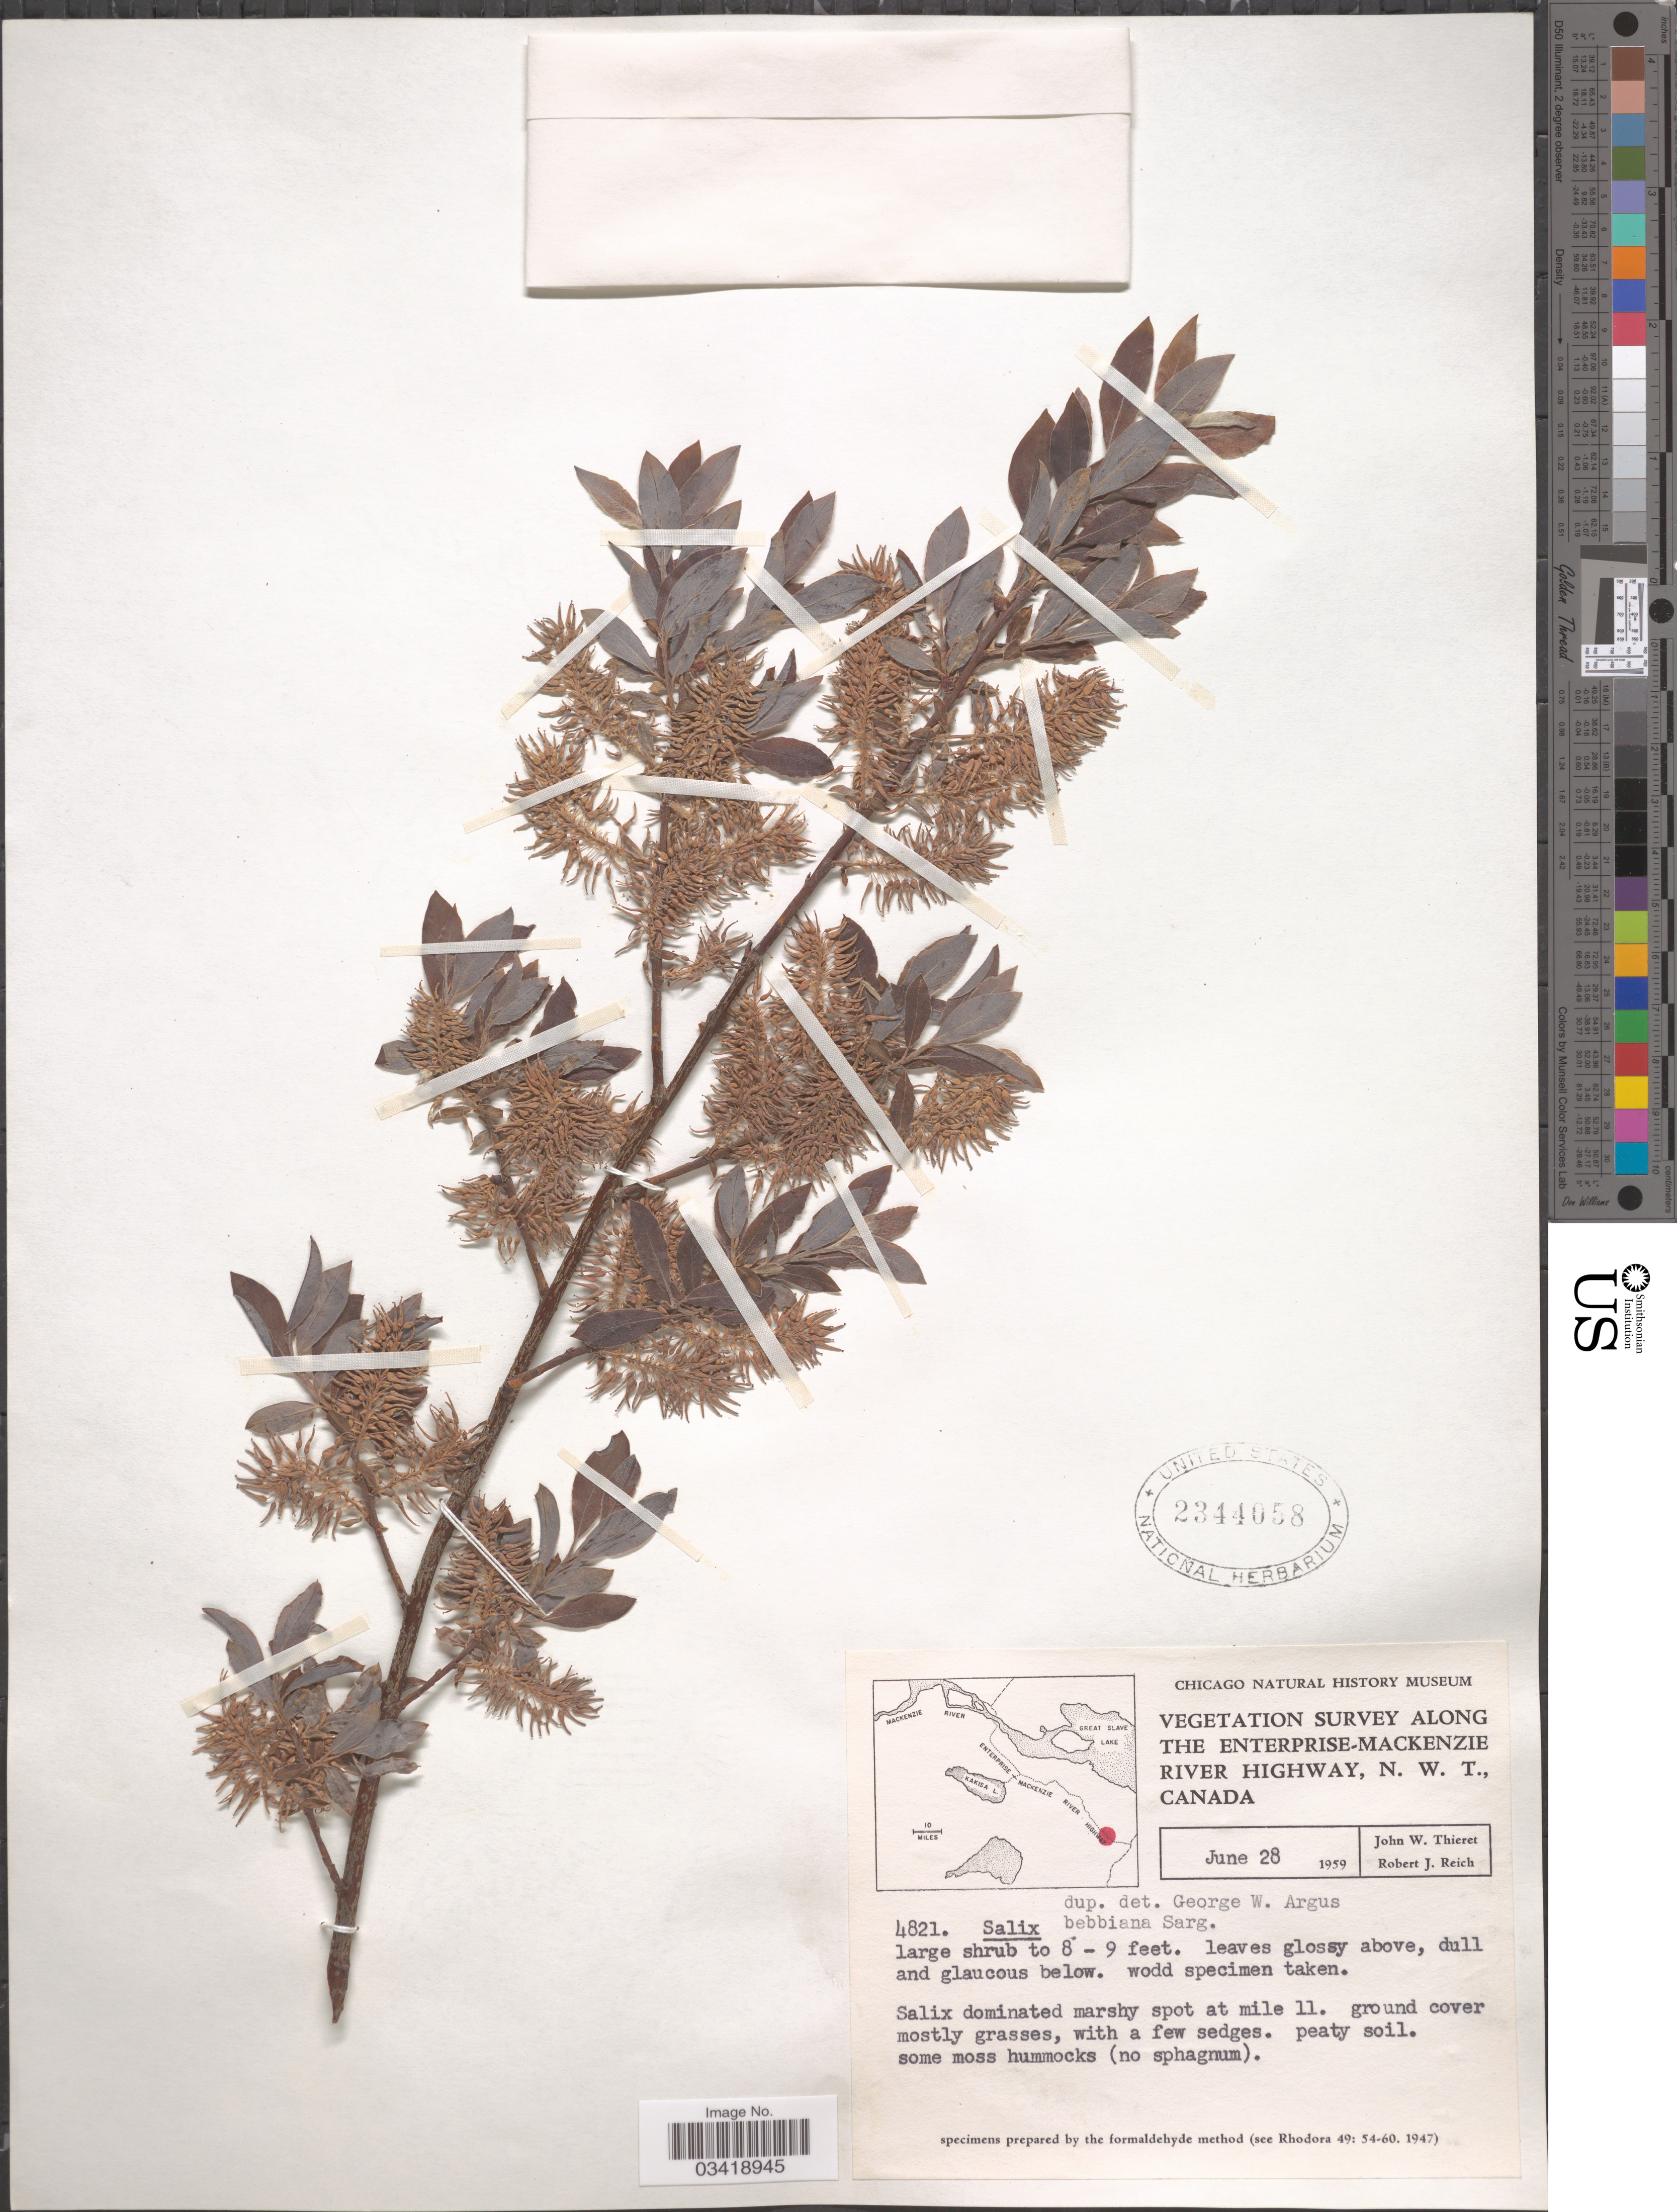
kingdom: Plantae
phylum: Tracheophyta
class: Magnoliopsida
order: Malpighiales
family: Salicaceae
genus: Salix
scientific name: Salix bebbiana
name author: Sarg.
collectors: J. W. Thieret & R. Reich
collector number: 4821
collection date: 1959-06-28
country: Canada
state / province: Northwest Territories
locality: Along the Enterprise-Mackenzie River Highway. Salix dominated marshy spot at mile 11.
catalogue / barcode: US 2344058